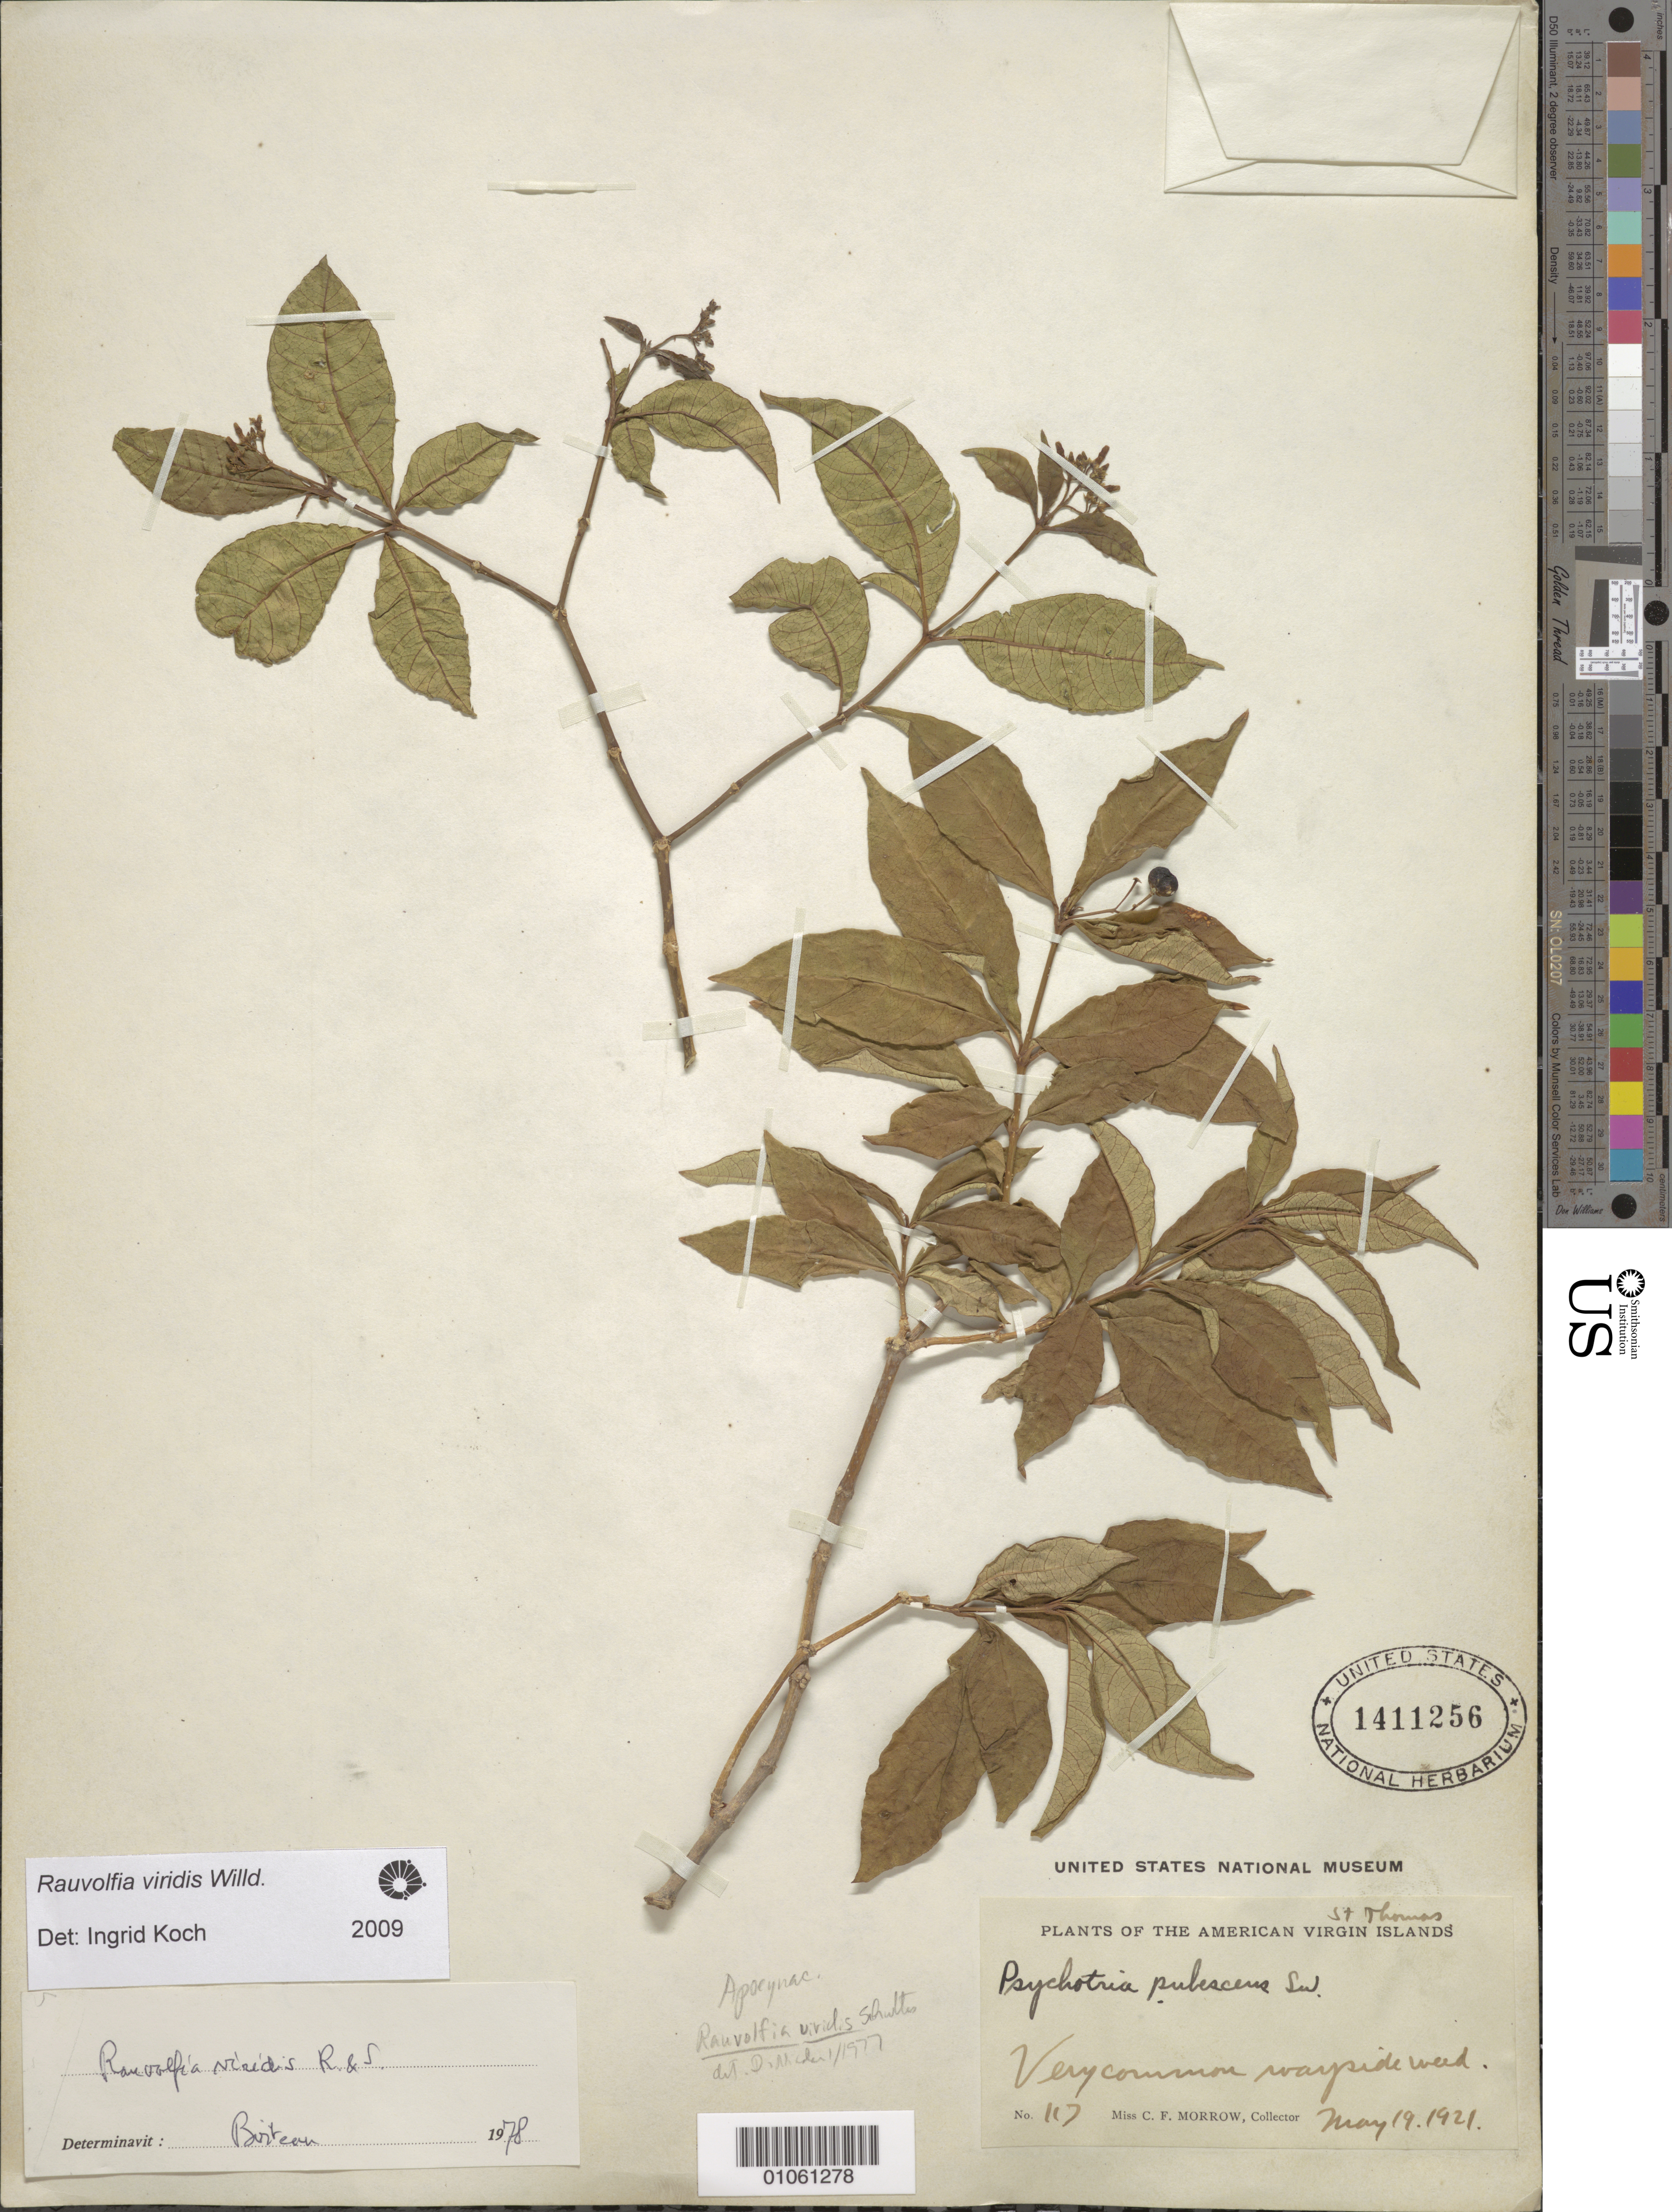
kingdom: Plantae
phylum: Tracheophyta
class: Magnoliopsida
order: Gentianales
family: Apocynaceae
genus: Rauvolfia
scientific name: Rauvolfia viridis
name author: Willd. ex Roem. & Schult.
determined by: Koch, I.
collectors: C. Morrow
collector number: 117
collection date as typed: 19 May 1921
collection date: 1921-05-19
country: U.S. Virgin Islands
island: St. Thomas I.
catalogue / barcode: US 1411256